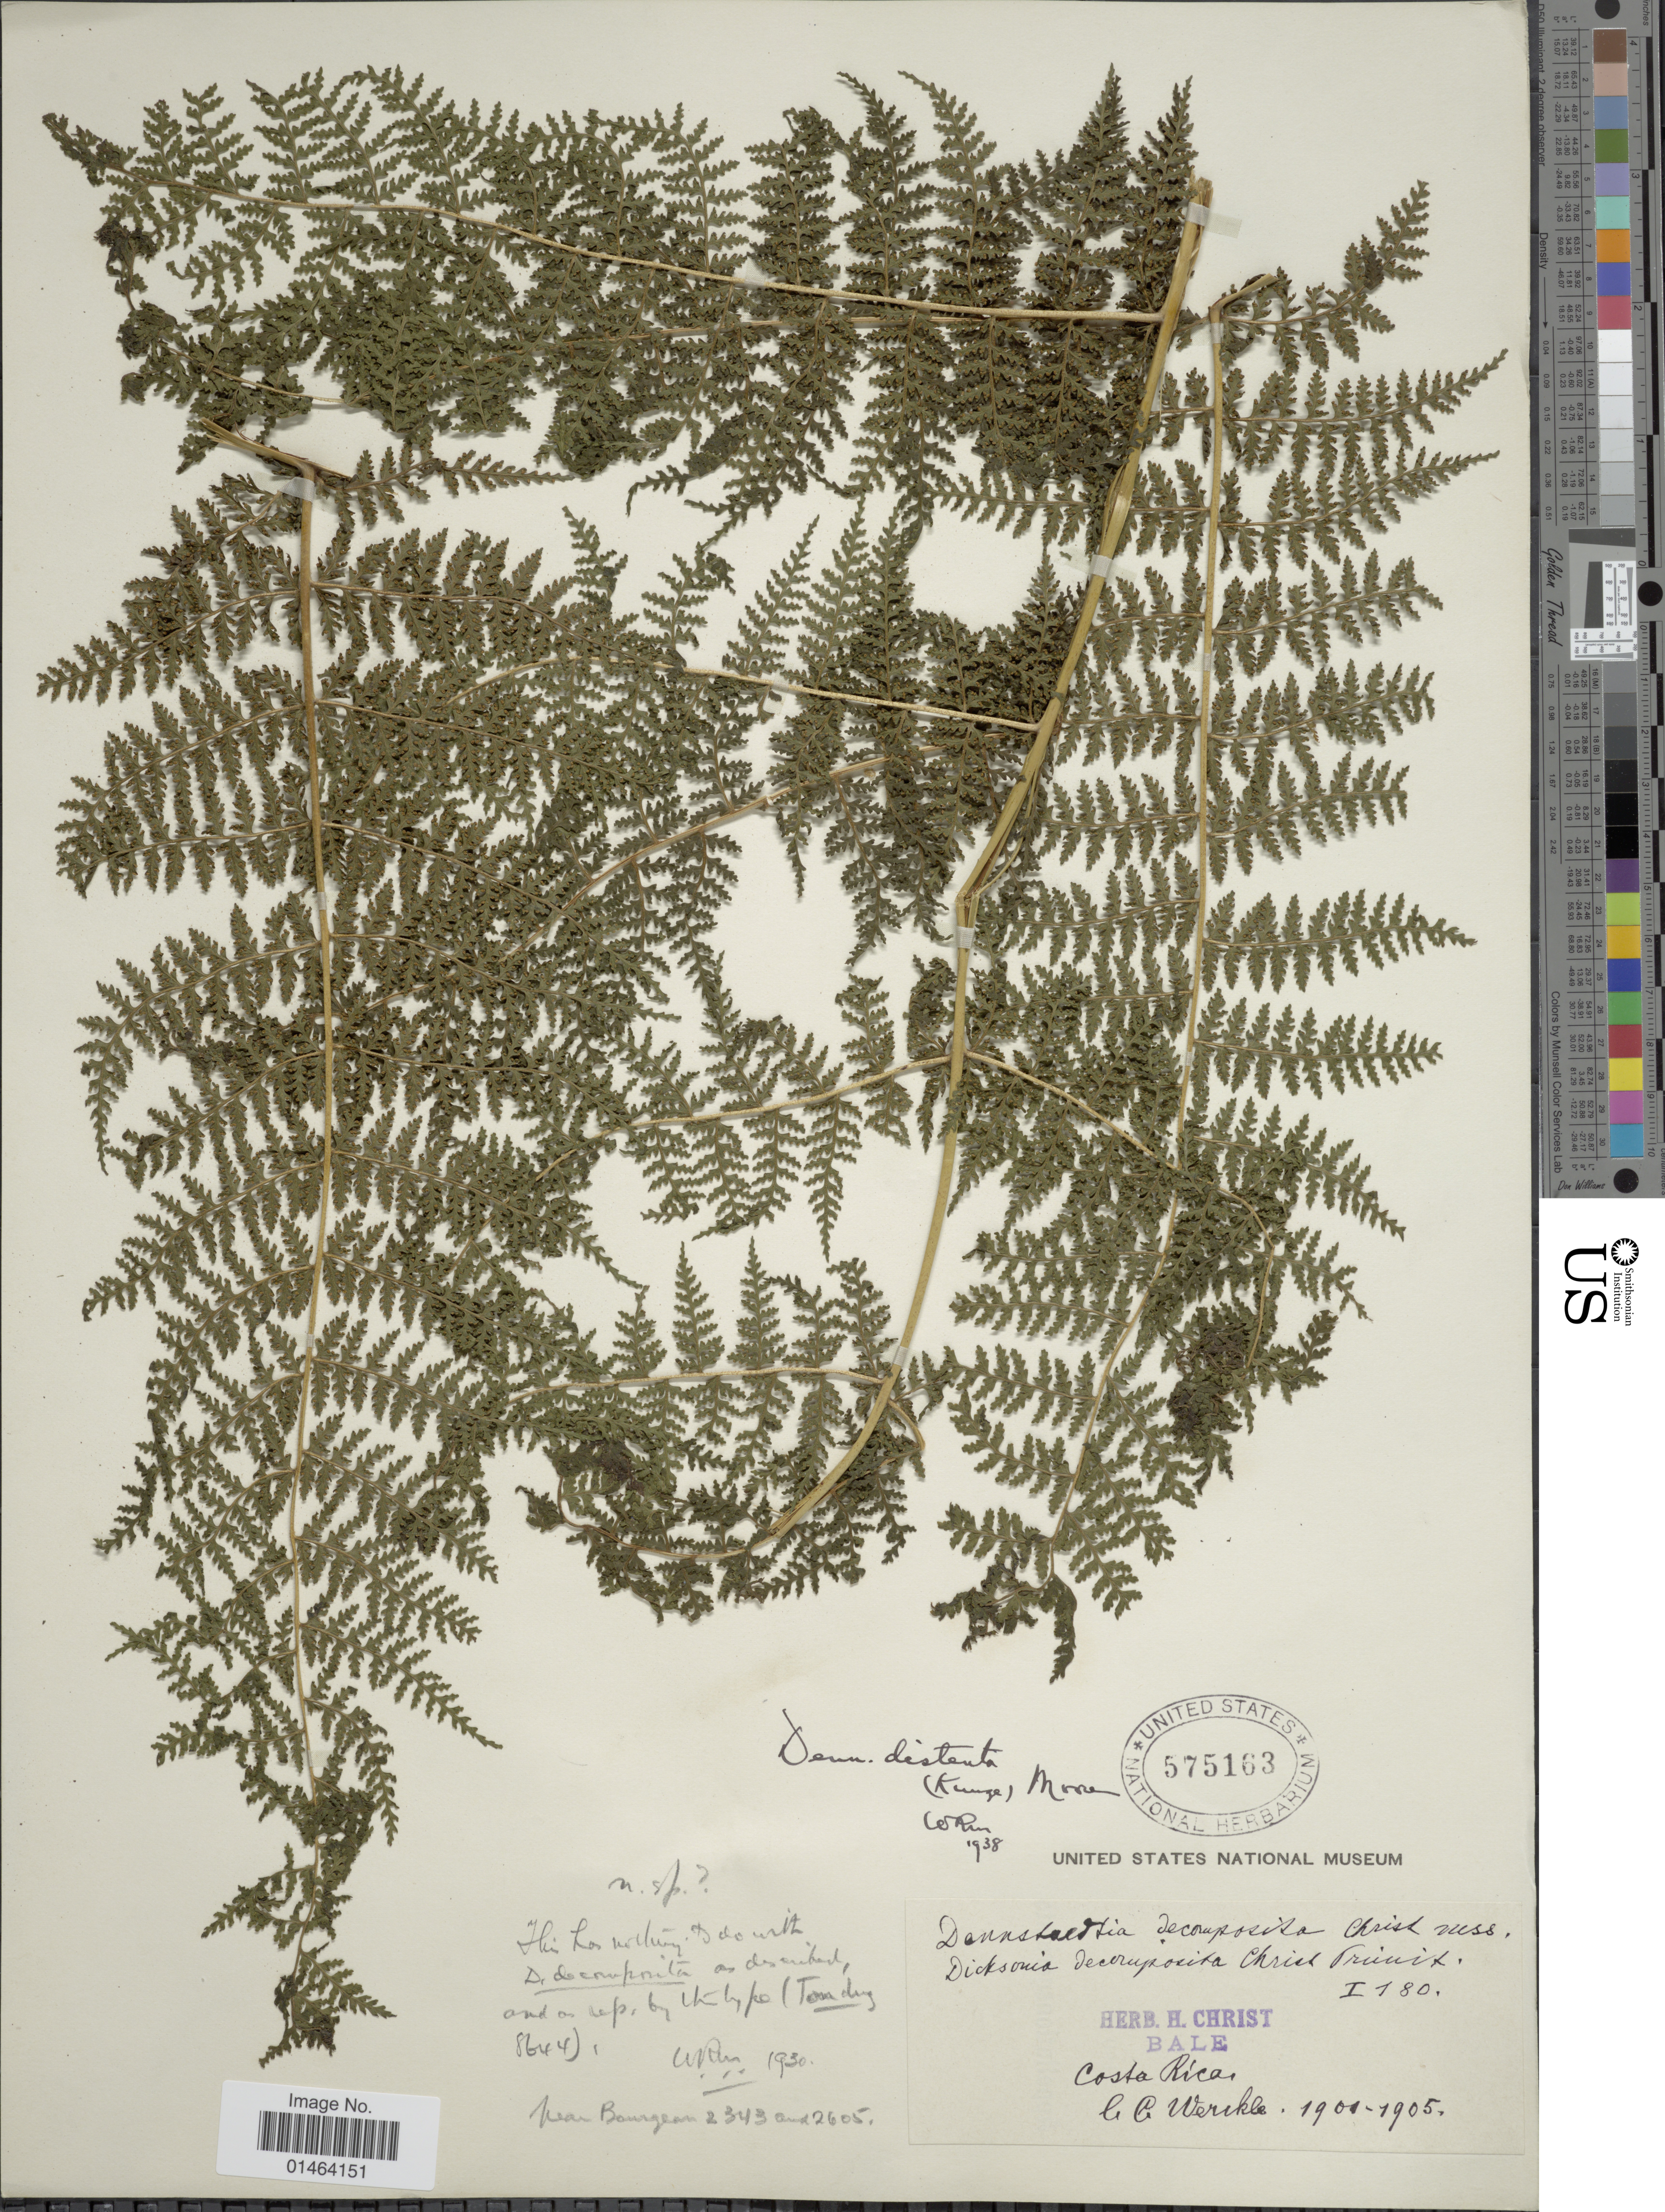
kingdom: Plantae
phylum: Tracheophyta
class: Polypodiopsida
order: Polypodiales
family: Dennstaedtiaceae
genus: Dennstaedtia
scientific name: Dennstaedtia distenta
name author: (Kunze) T. Moore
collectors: C. C Wercklé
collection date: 1901/1905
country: Costa Rica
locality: Costa Rica.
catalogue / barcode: US 575163